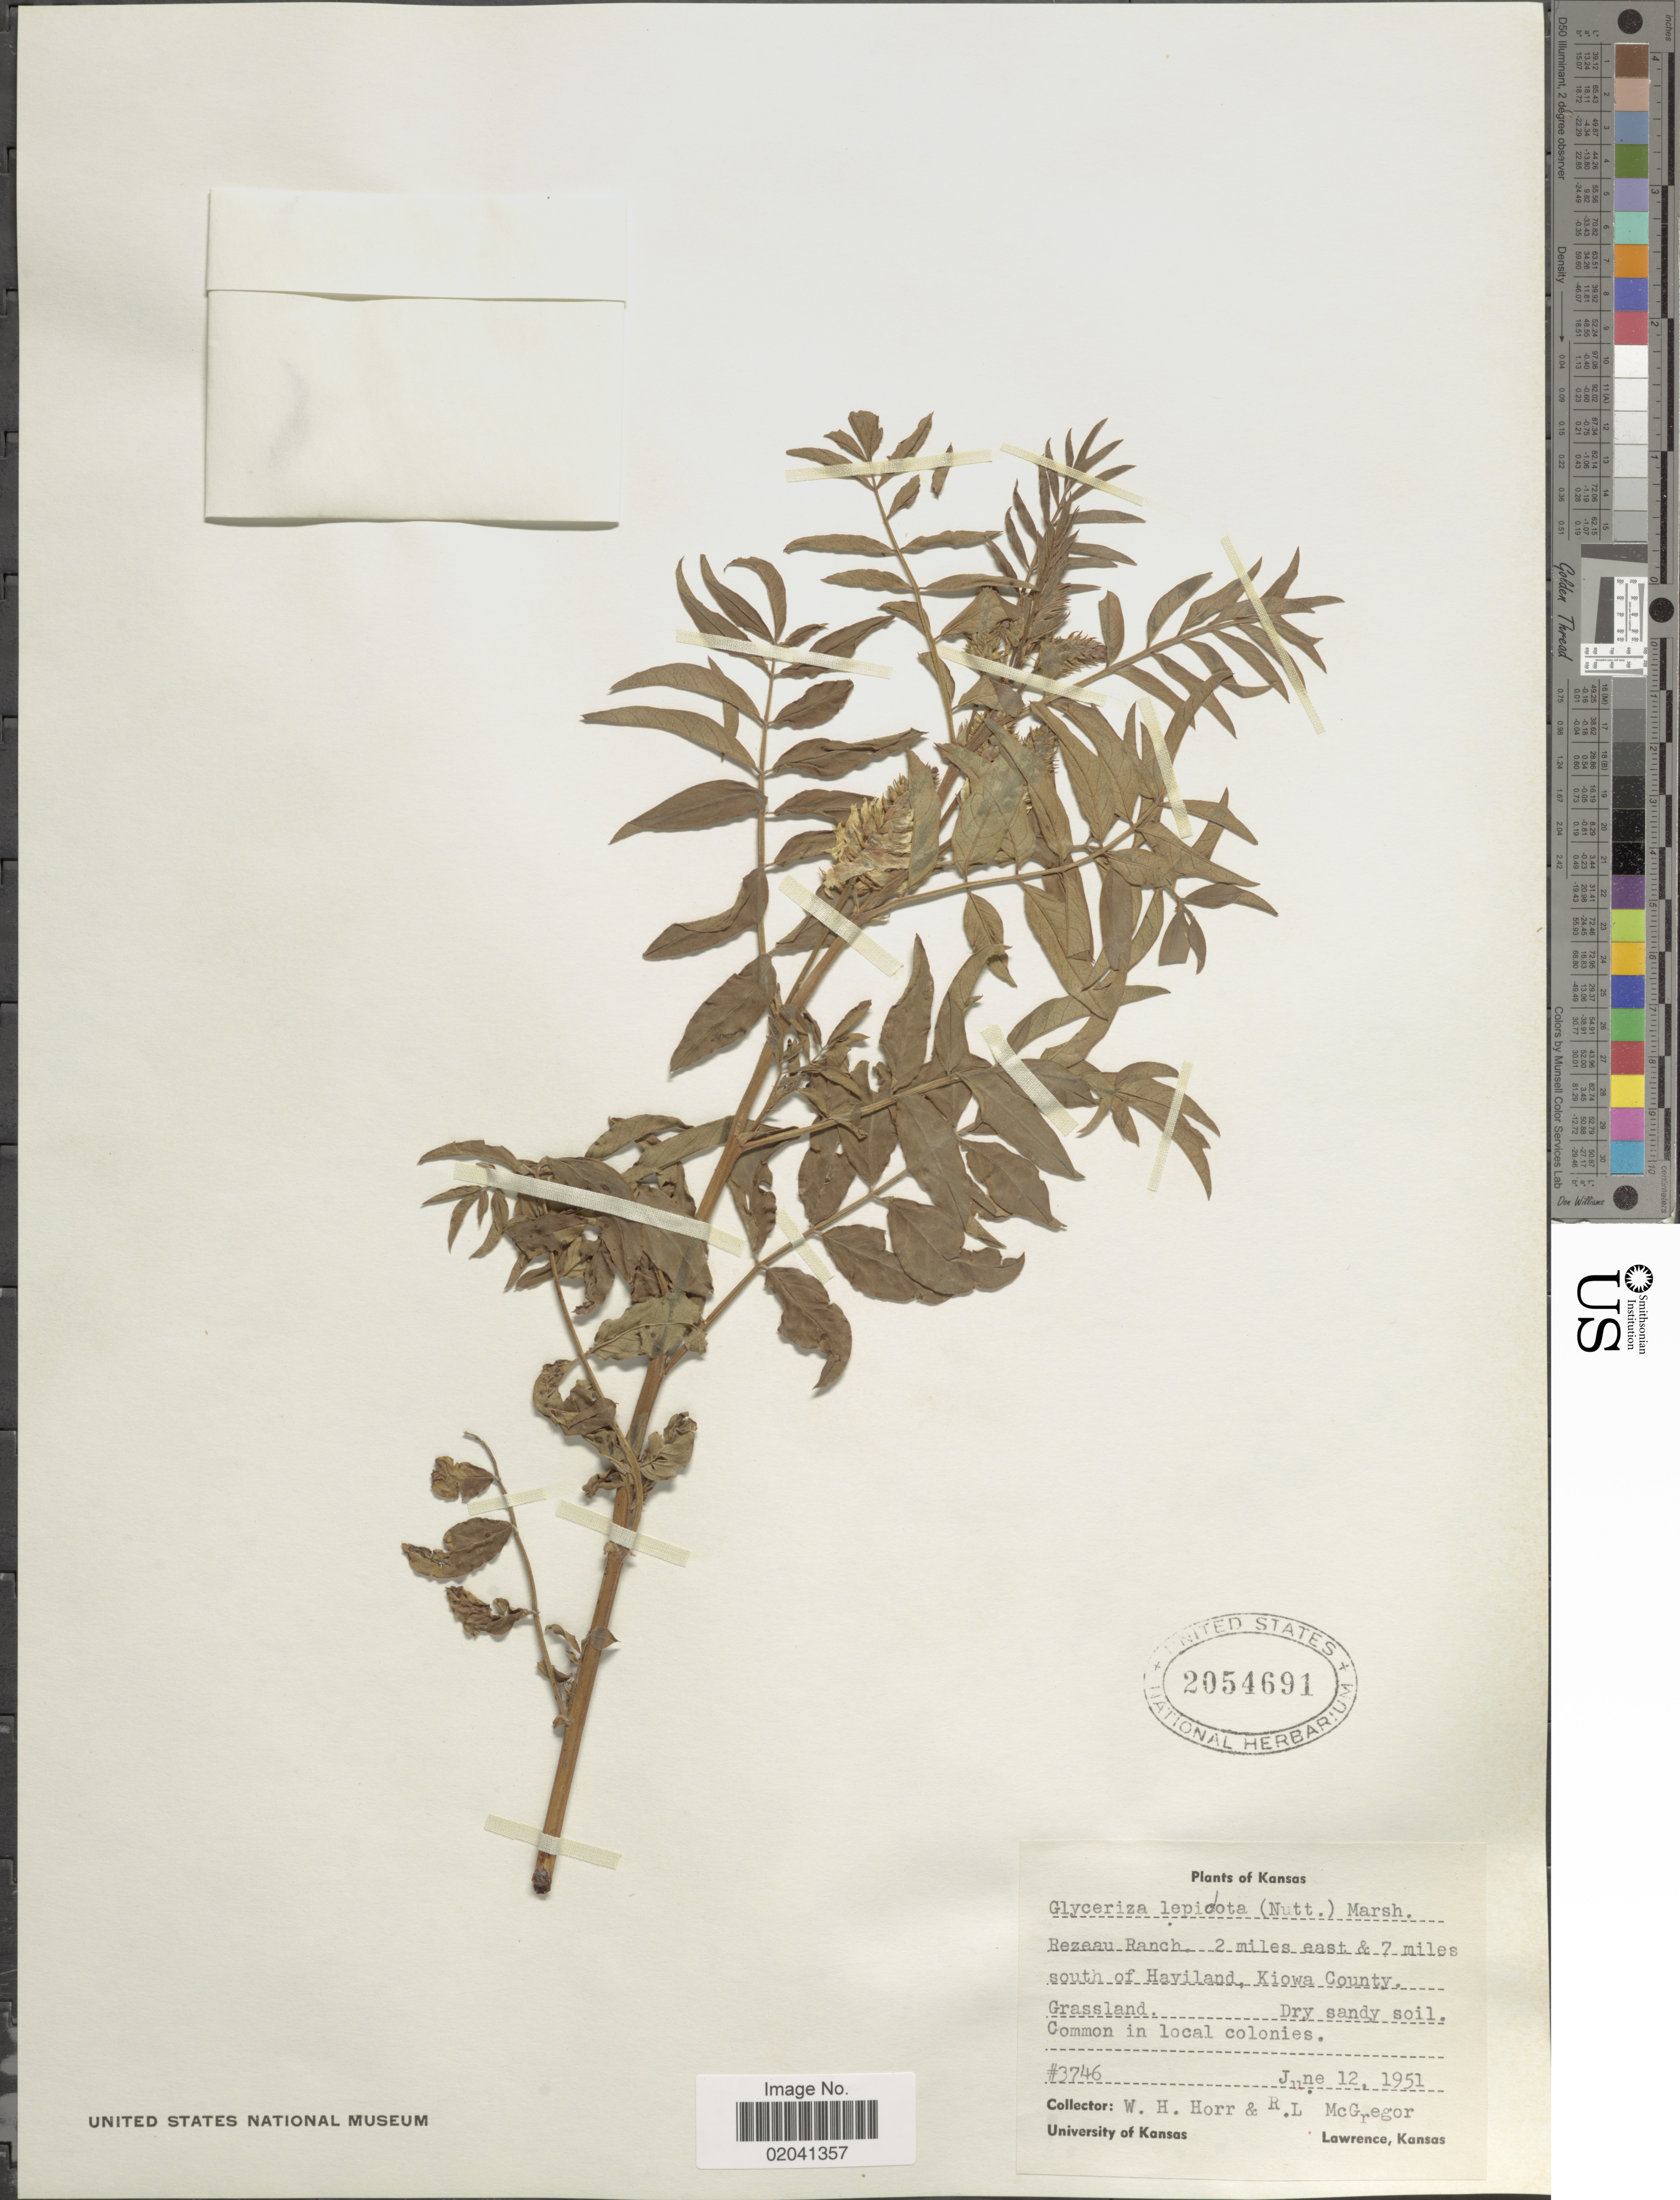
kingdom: Plantae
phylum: Tracheophyta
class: Magnoliopsida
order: Fabales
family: Fabaceae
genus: Glycyrrhiza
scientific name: Glycyrrhiza lepidota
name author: Pursh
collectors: W. H. Horr & R. McGregor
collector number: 3746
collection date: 1951-06-12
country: United States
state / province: Kansas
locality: Rezeau Ranch. 2 miles east & 7 miles south of Hayiland, Kiowa County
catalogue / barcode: US 2054691